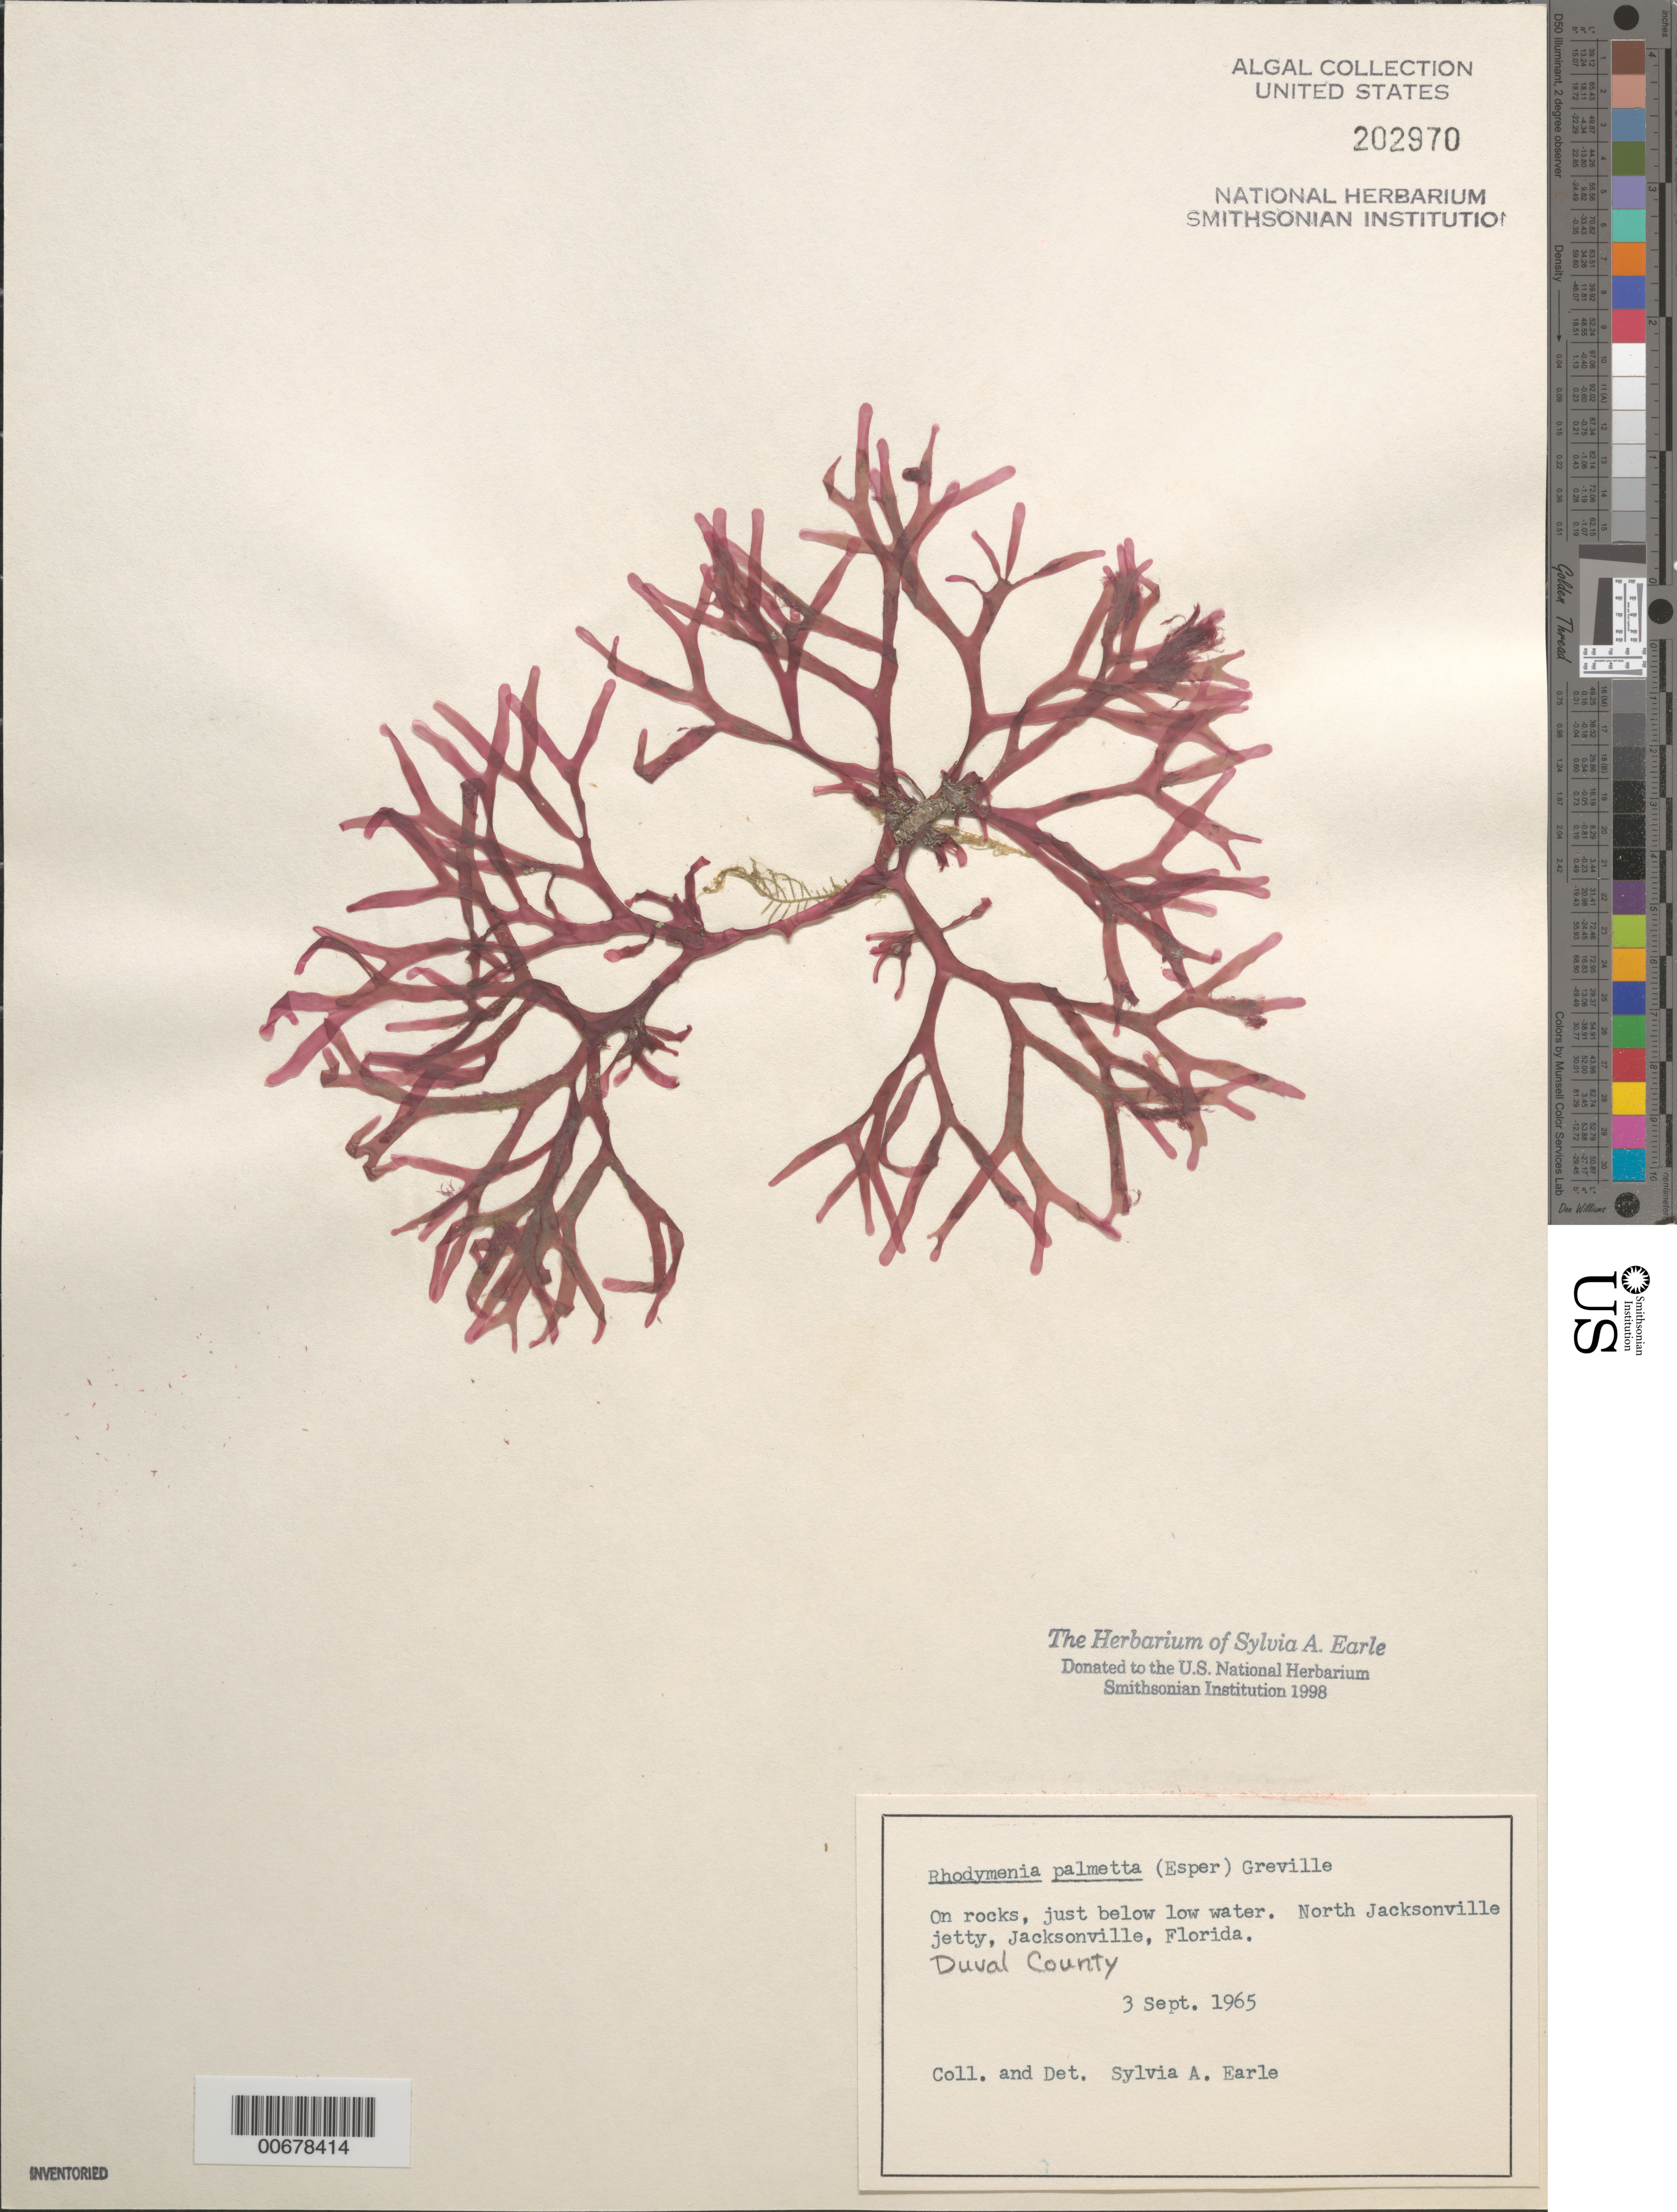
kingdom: Plantae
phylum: Rhodophyta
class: Florideophyceae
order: Rhodymeniales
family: Rhodymeniaceae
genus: Rhodymenia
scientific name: Rhodymenia pseudopalmata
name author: (J.V.Lamouroux) P.C. Silva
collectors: S. A. Earle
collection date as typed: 03 Sep 1965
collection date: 1965-09-03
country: United States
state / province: Florida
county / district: Duval County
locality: North Jetty, Jacksonville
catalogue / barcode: US 202970